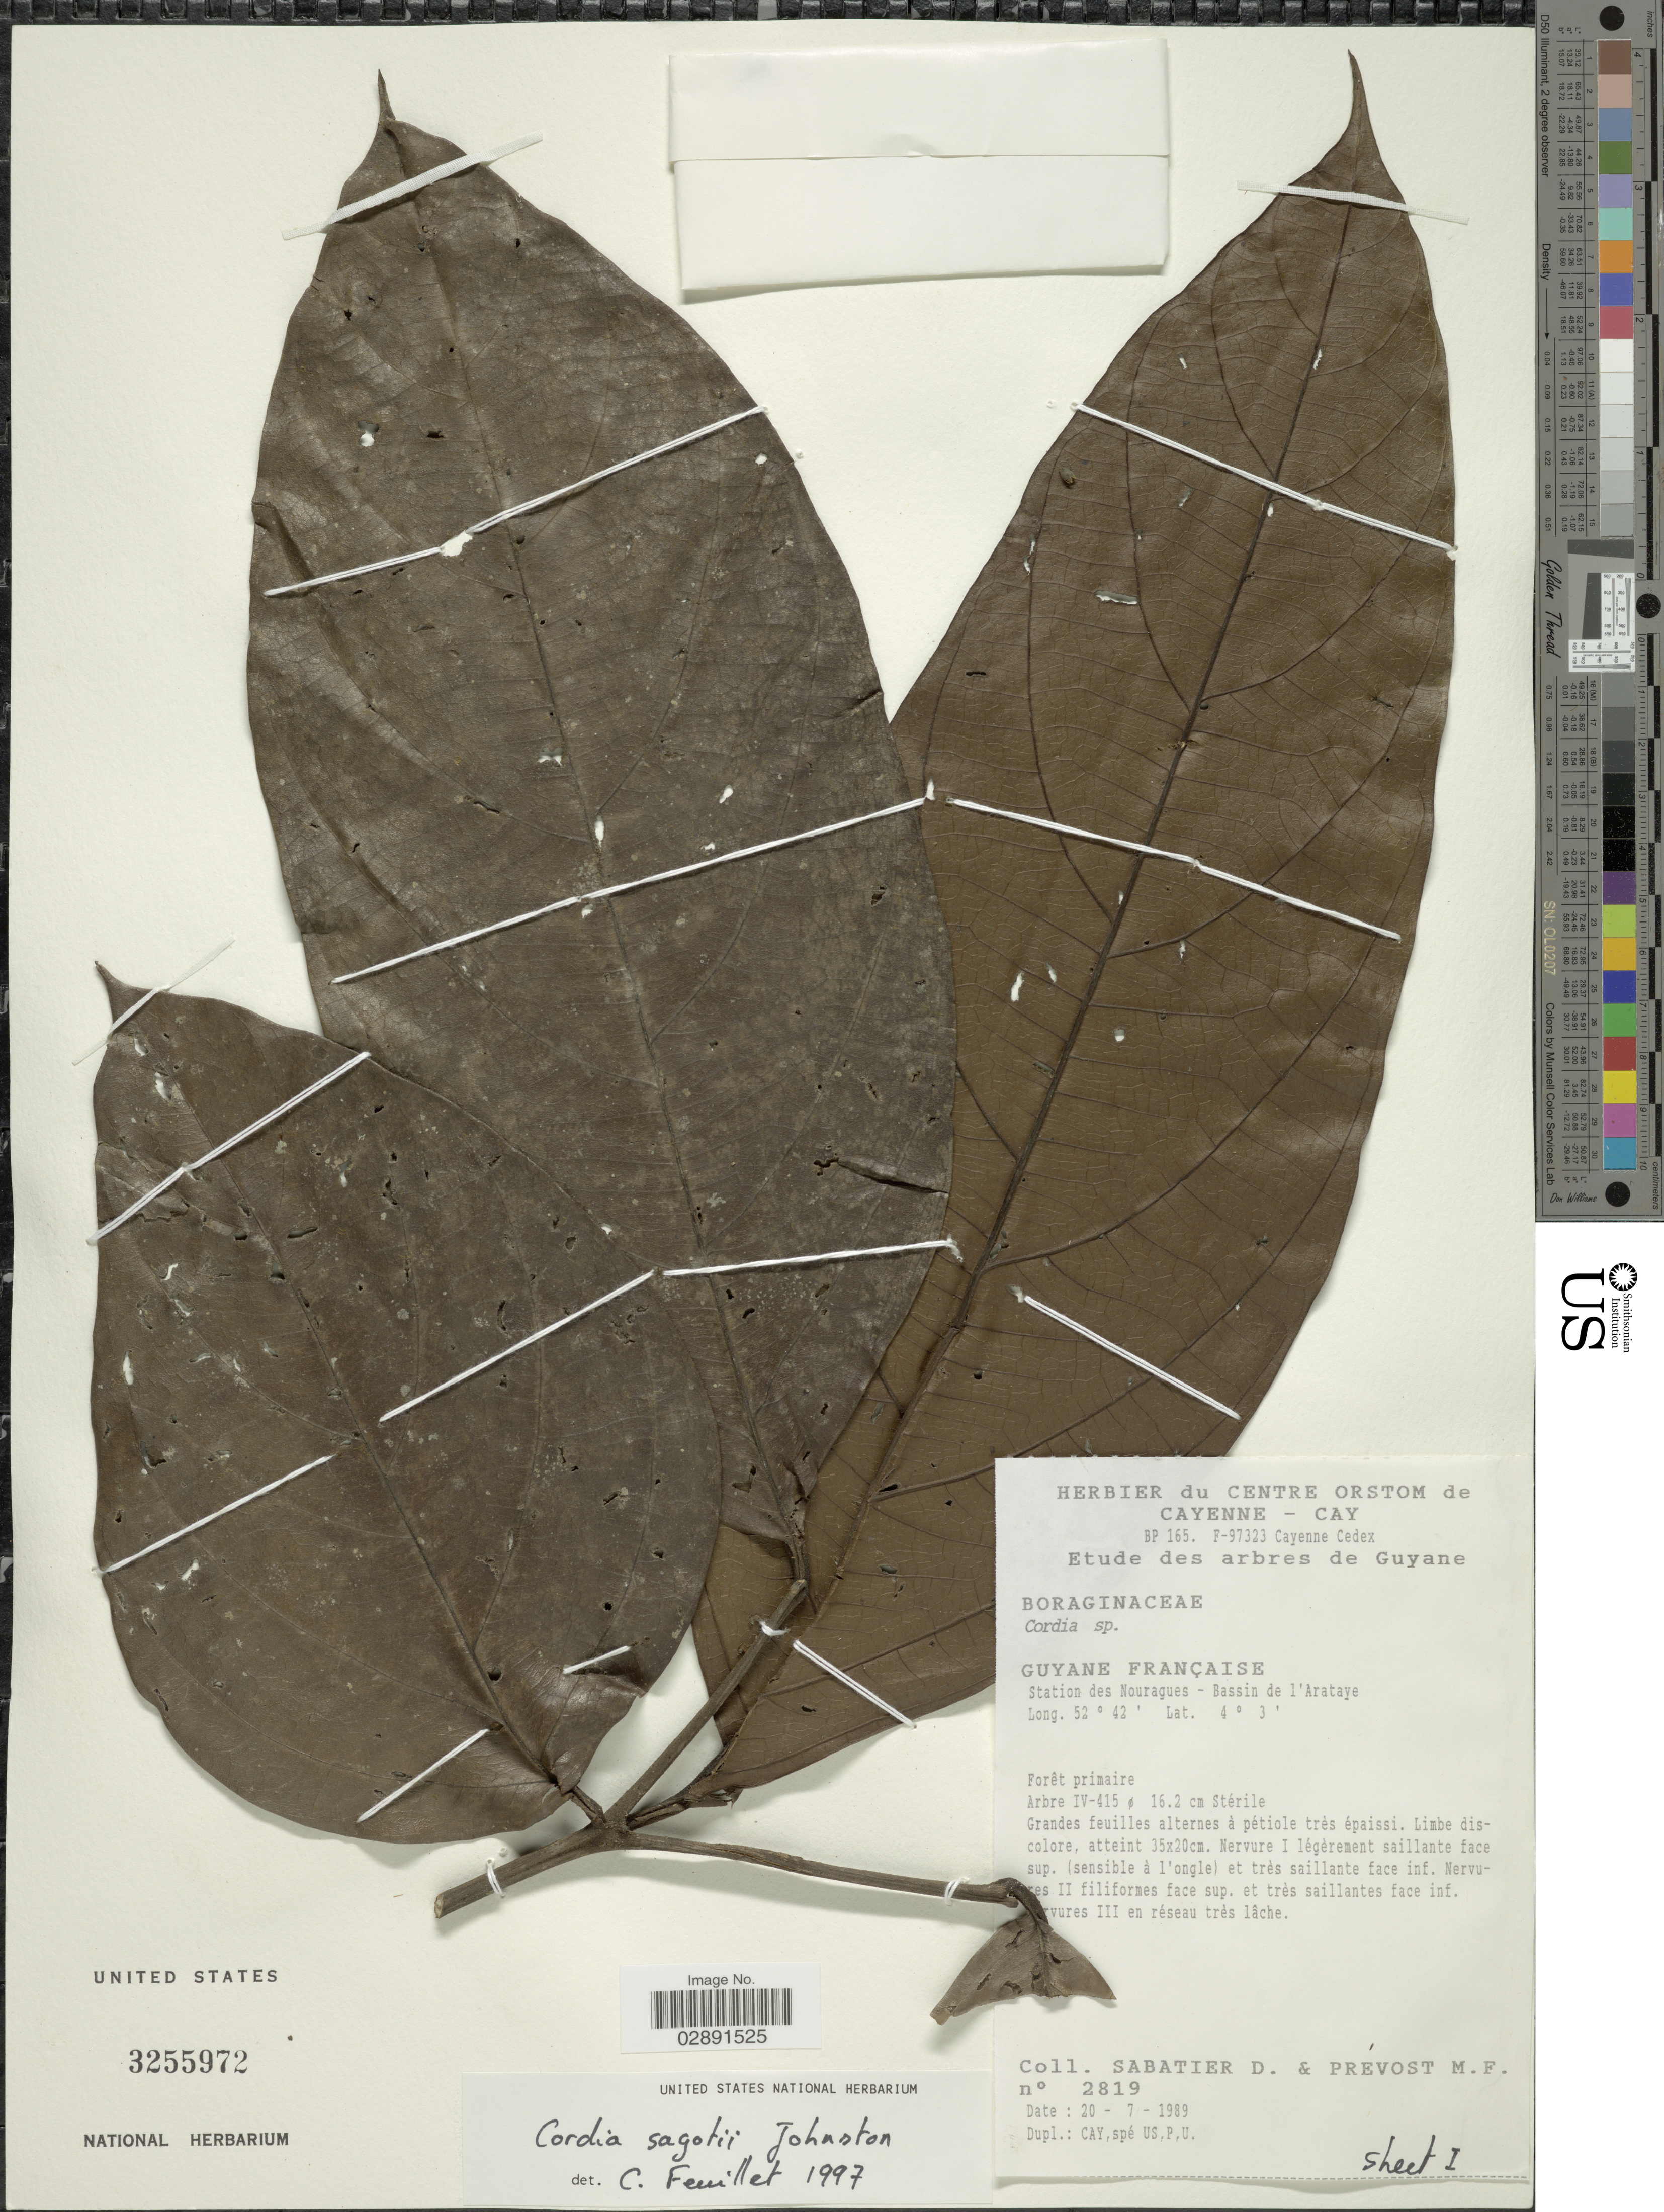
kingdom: Plantae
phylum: Tracheophyta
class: Magnoliopsida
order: Boraginales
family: Cordiaceae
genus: Cordia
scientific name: Cordia sagotii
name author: I.M. Johnst.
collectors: D. Sabatier & M. Prévost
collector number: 2819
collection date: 1989-07-20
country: French Guiana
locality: Guyane Française. Station des Nouragues - Bassin de l'Arataye.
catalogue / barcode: US 3255972